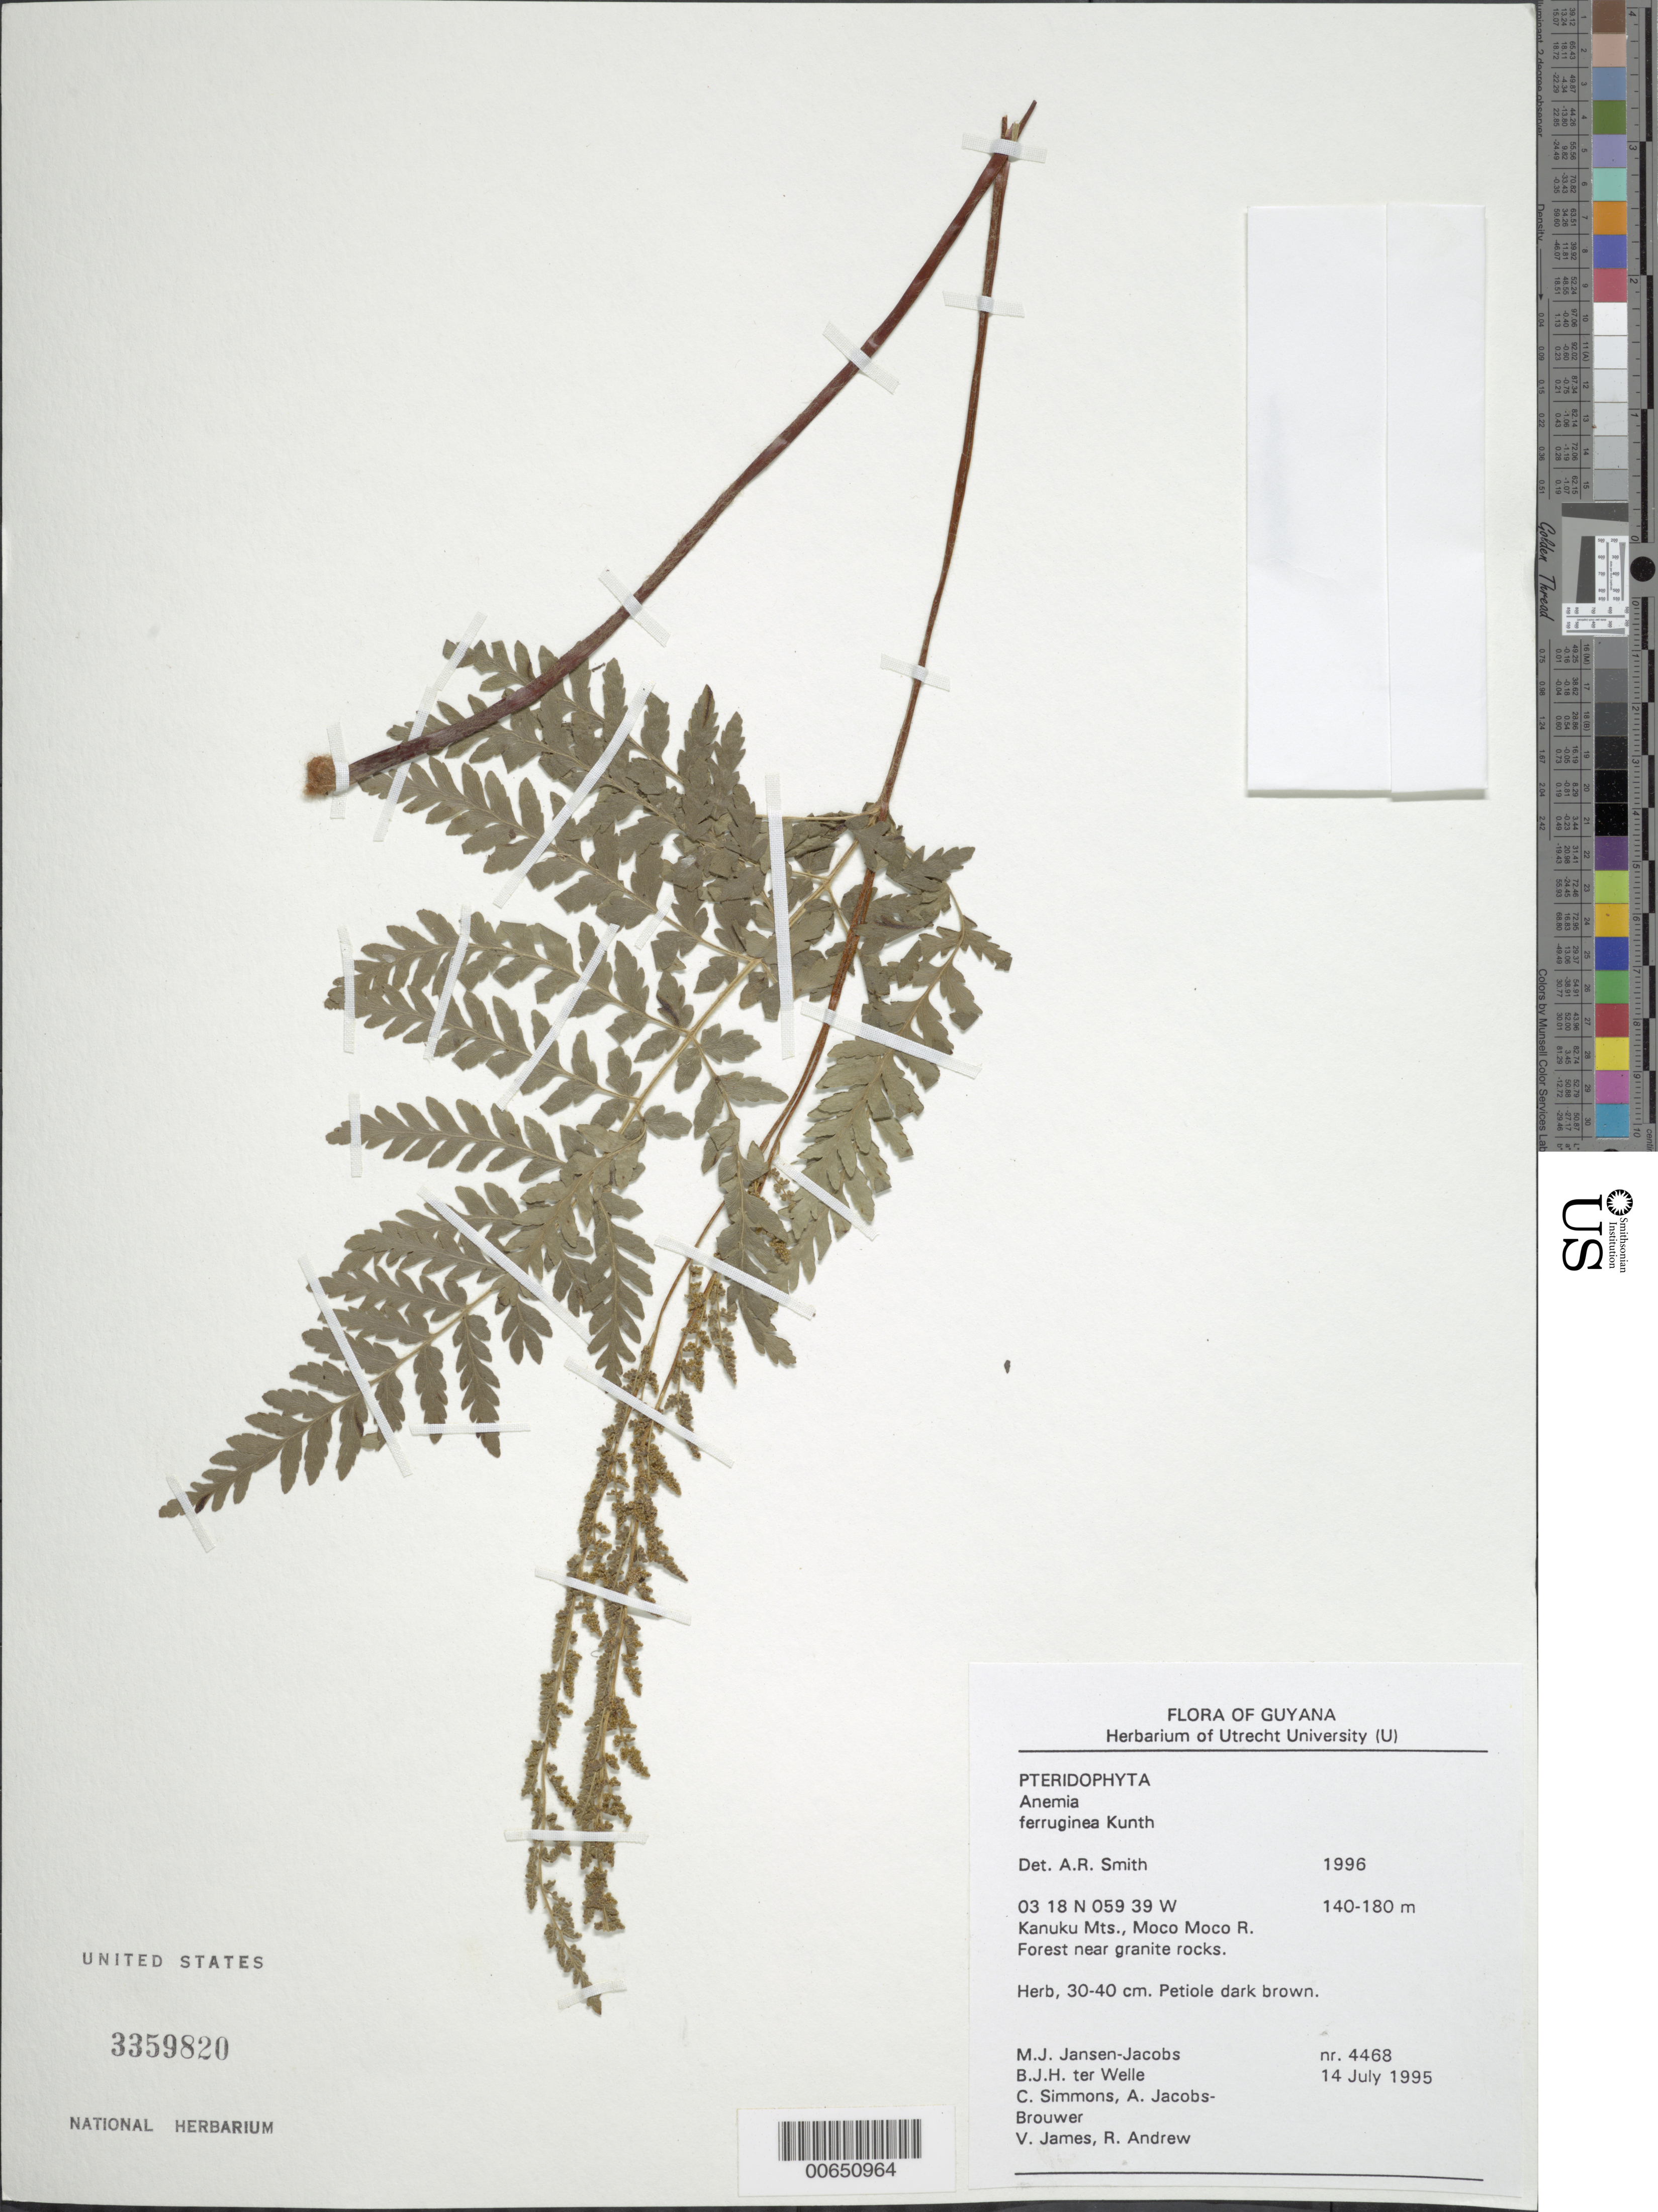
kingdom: Plantae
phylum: Tracheophyta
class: Polypodiopsida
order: Schizaeales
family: Anemiaceae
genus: Anemia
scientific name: Anemia ferruginea var. ferruginea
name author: Kunth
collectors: M. J. Jansen-Jacobs, B. Welle, C. Simmons, A. Jacobs-Brouwer, V. James & R. Andrew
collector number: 4468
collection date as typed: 14-Jul-95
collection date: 1995-07-14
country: Guyana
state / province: U. Takutu-U. Essequibo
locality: Moco Moco River, Kanuku Mts.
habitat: Forest near granite rocks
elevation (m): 140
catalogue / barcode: US 3359820